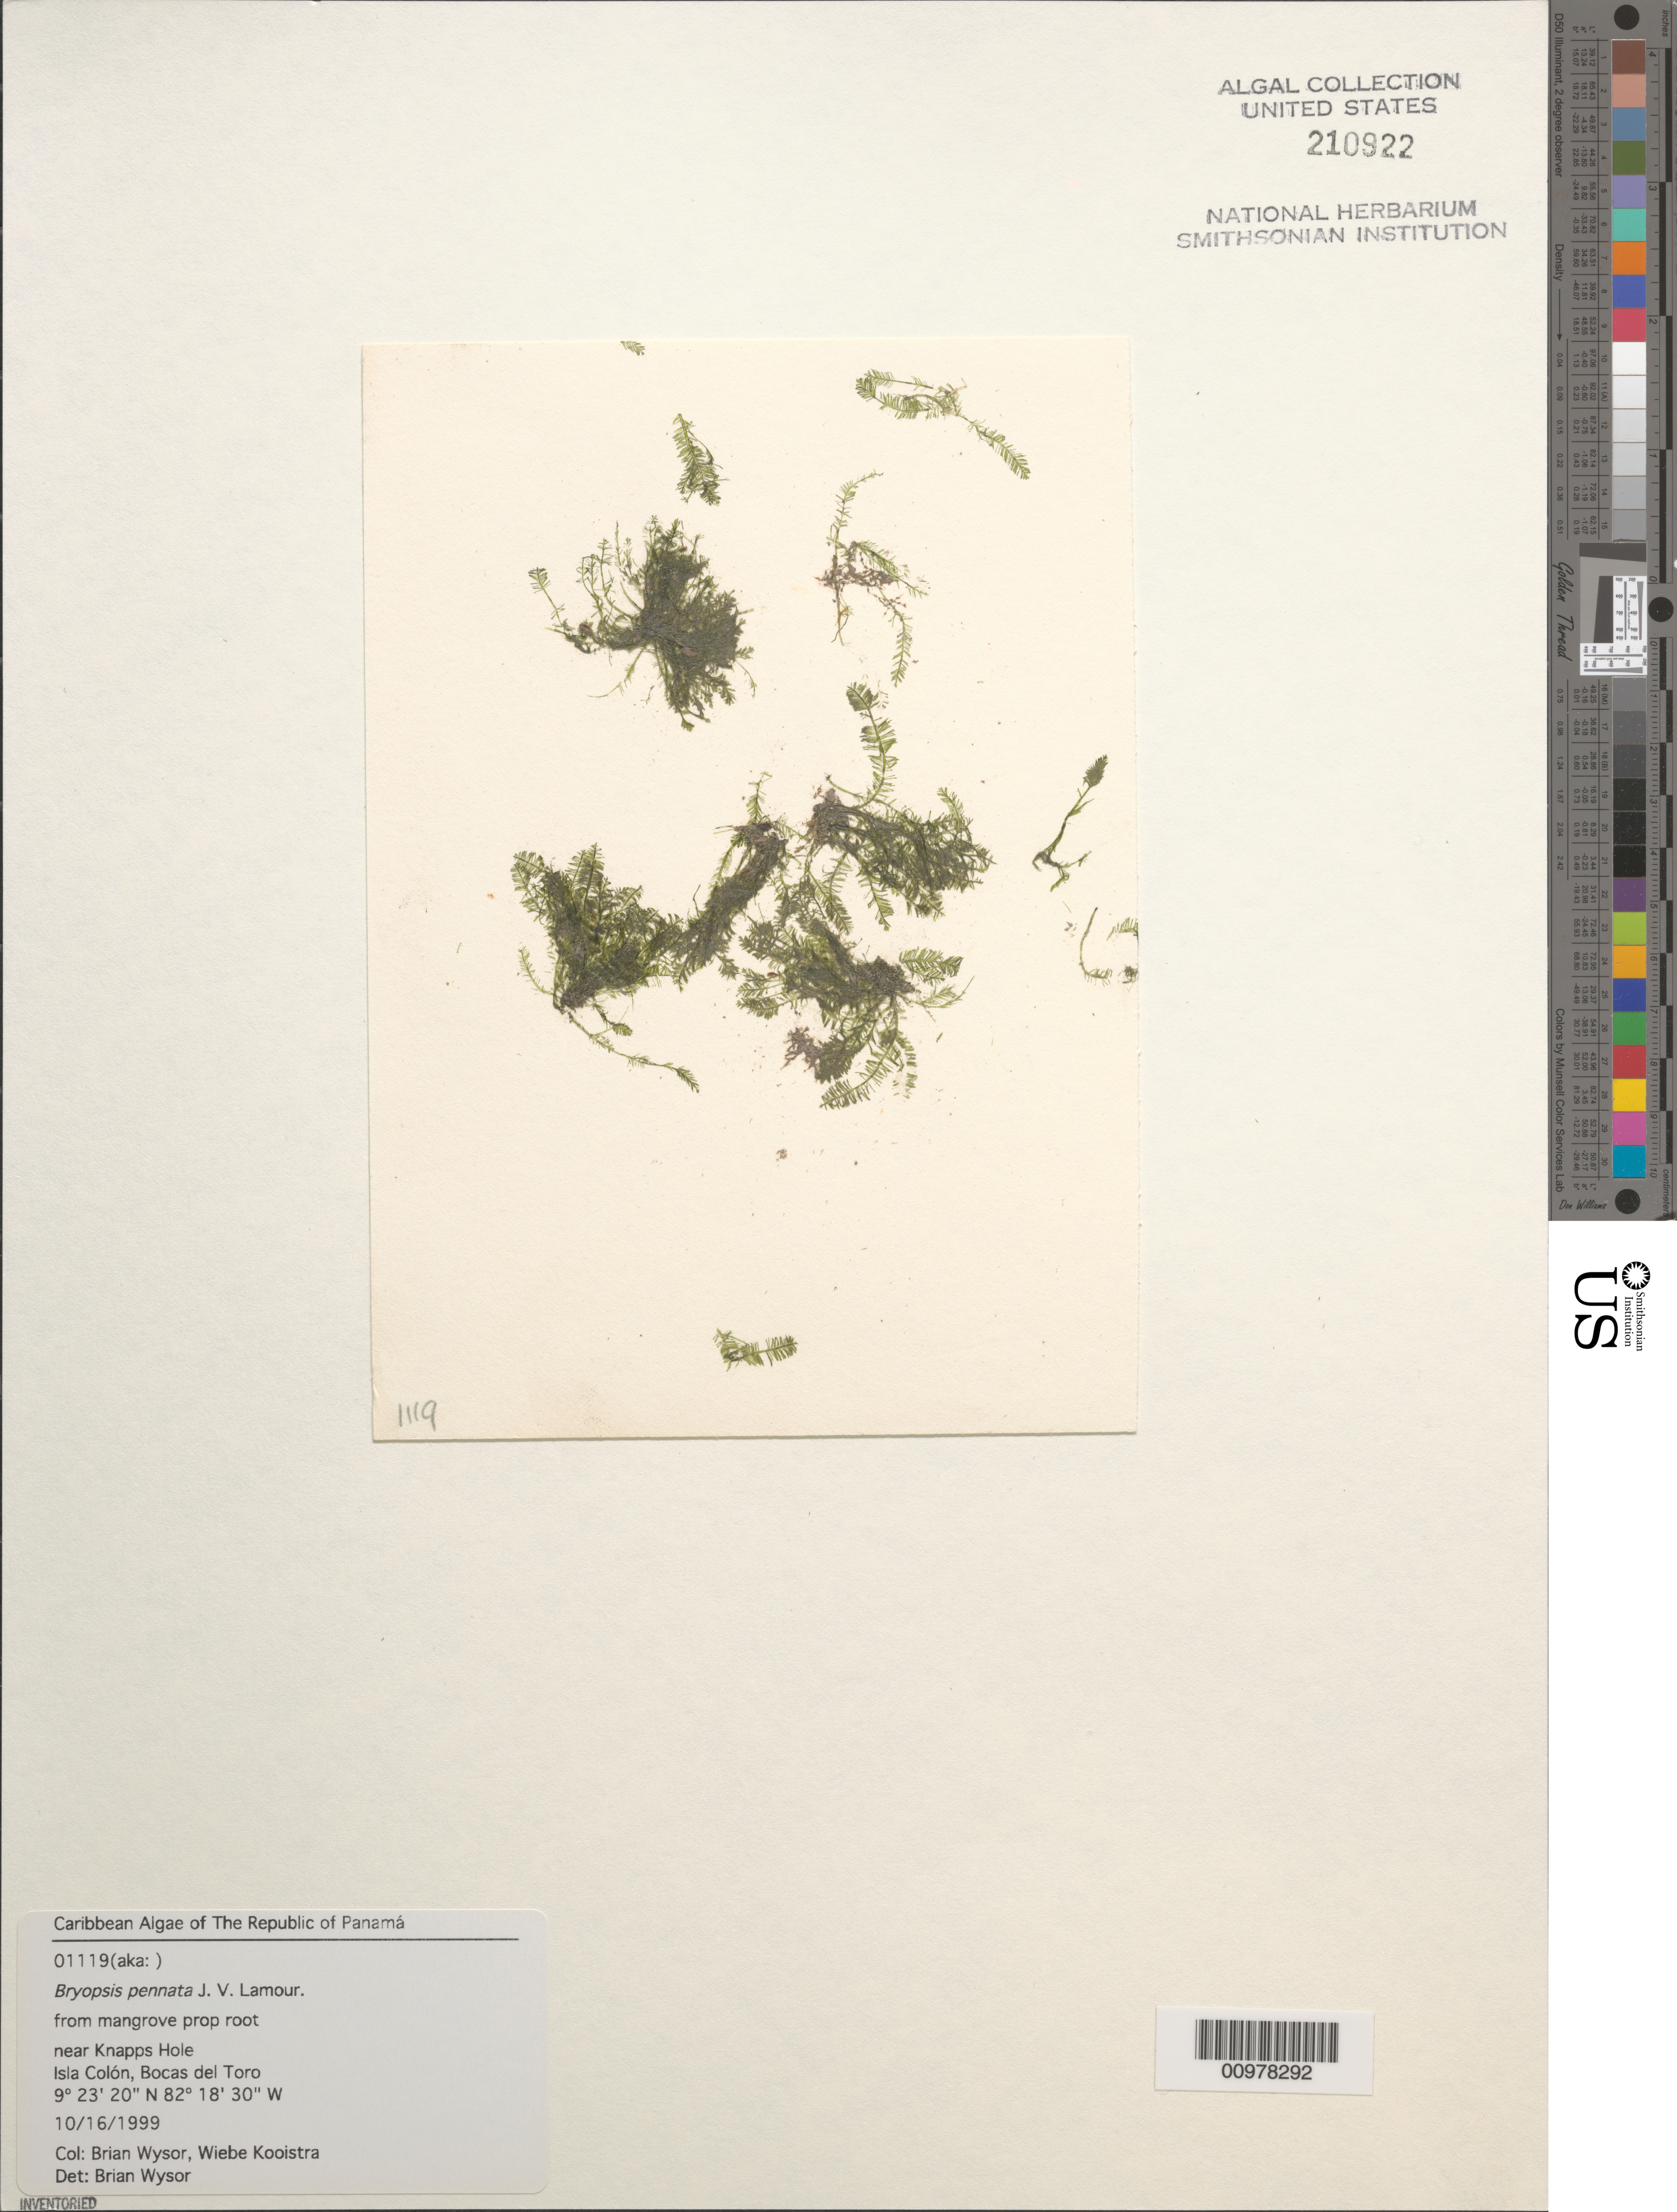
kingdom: Plantae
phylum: Chlorophyta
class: Ulvophyceae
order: Bryopsidales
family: Bryopsidaceae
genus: Bryopsis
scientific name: Bryopsis pennata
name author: J.V.Lamouroux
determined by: Wysor, B.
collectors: B. Wysor & W. Kooistra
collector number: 01119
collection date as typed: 16 Oct 1999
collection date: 1999-10-16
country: Panama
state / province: Bocas del Toro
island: Colón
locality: Near Knapps Hole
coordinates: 9 23' 20" N, 82 18' 30" W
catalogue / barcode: US 210922